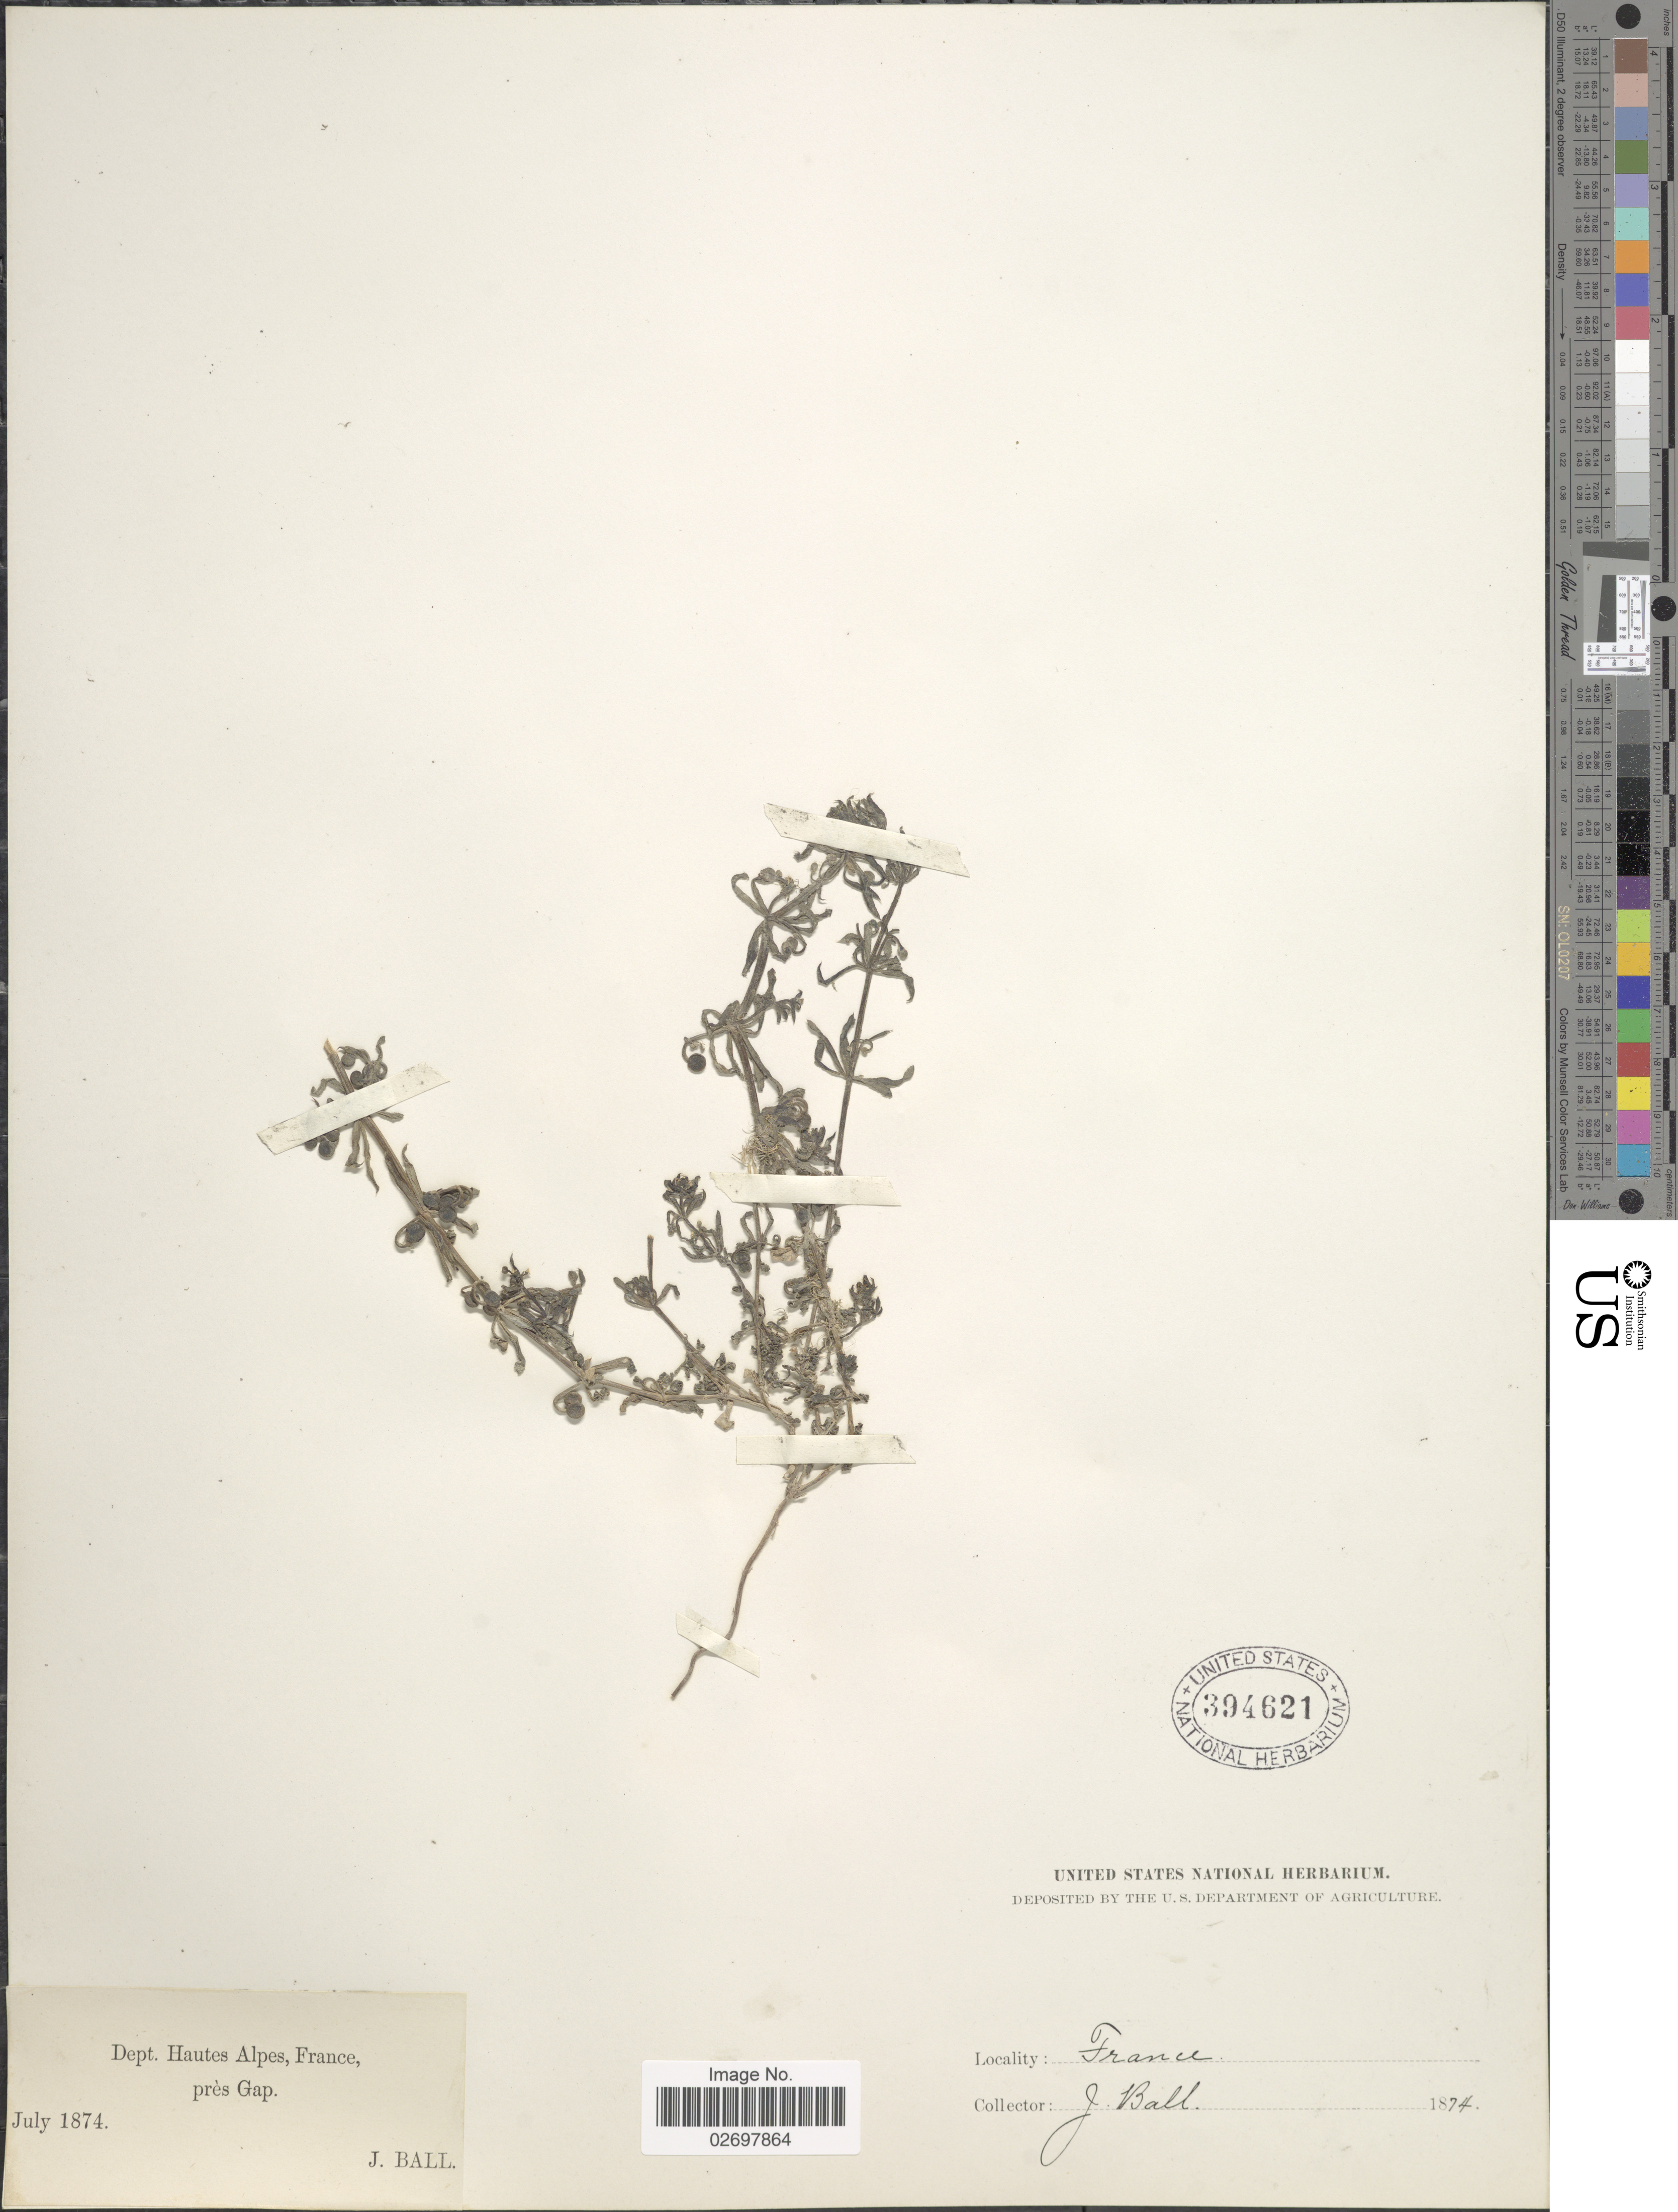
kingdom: Plantae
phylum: Tracheophyta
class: Magnoliopsida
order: Gentianales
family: Rubiaceae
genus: Galium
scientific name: Galium sp.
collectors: J. Ball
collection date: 1874-07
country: France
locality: Dept. Hautes Alpes, France, pres Gap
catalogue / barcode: US 394621